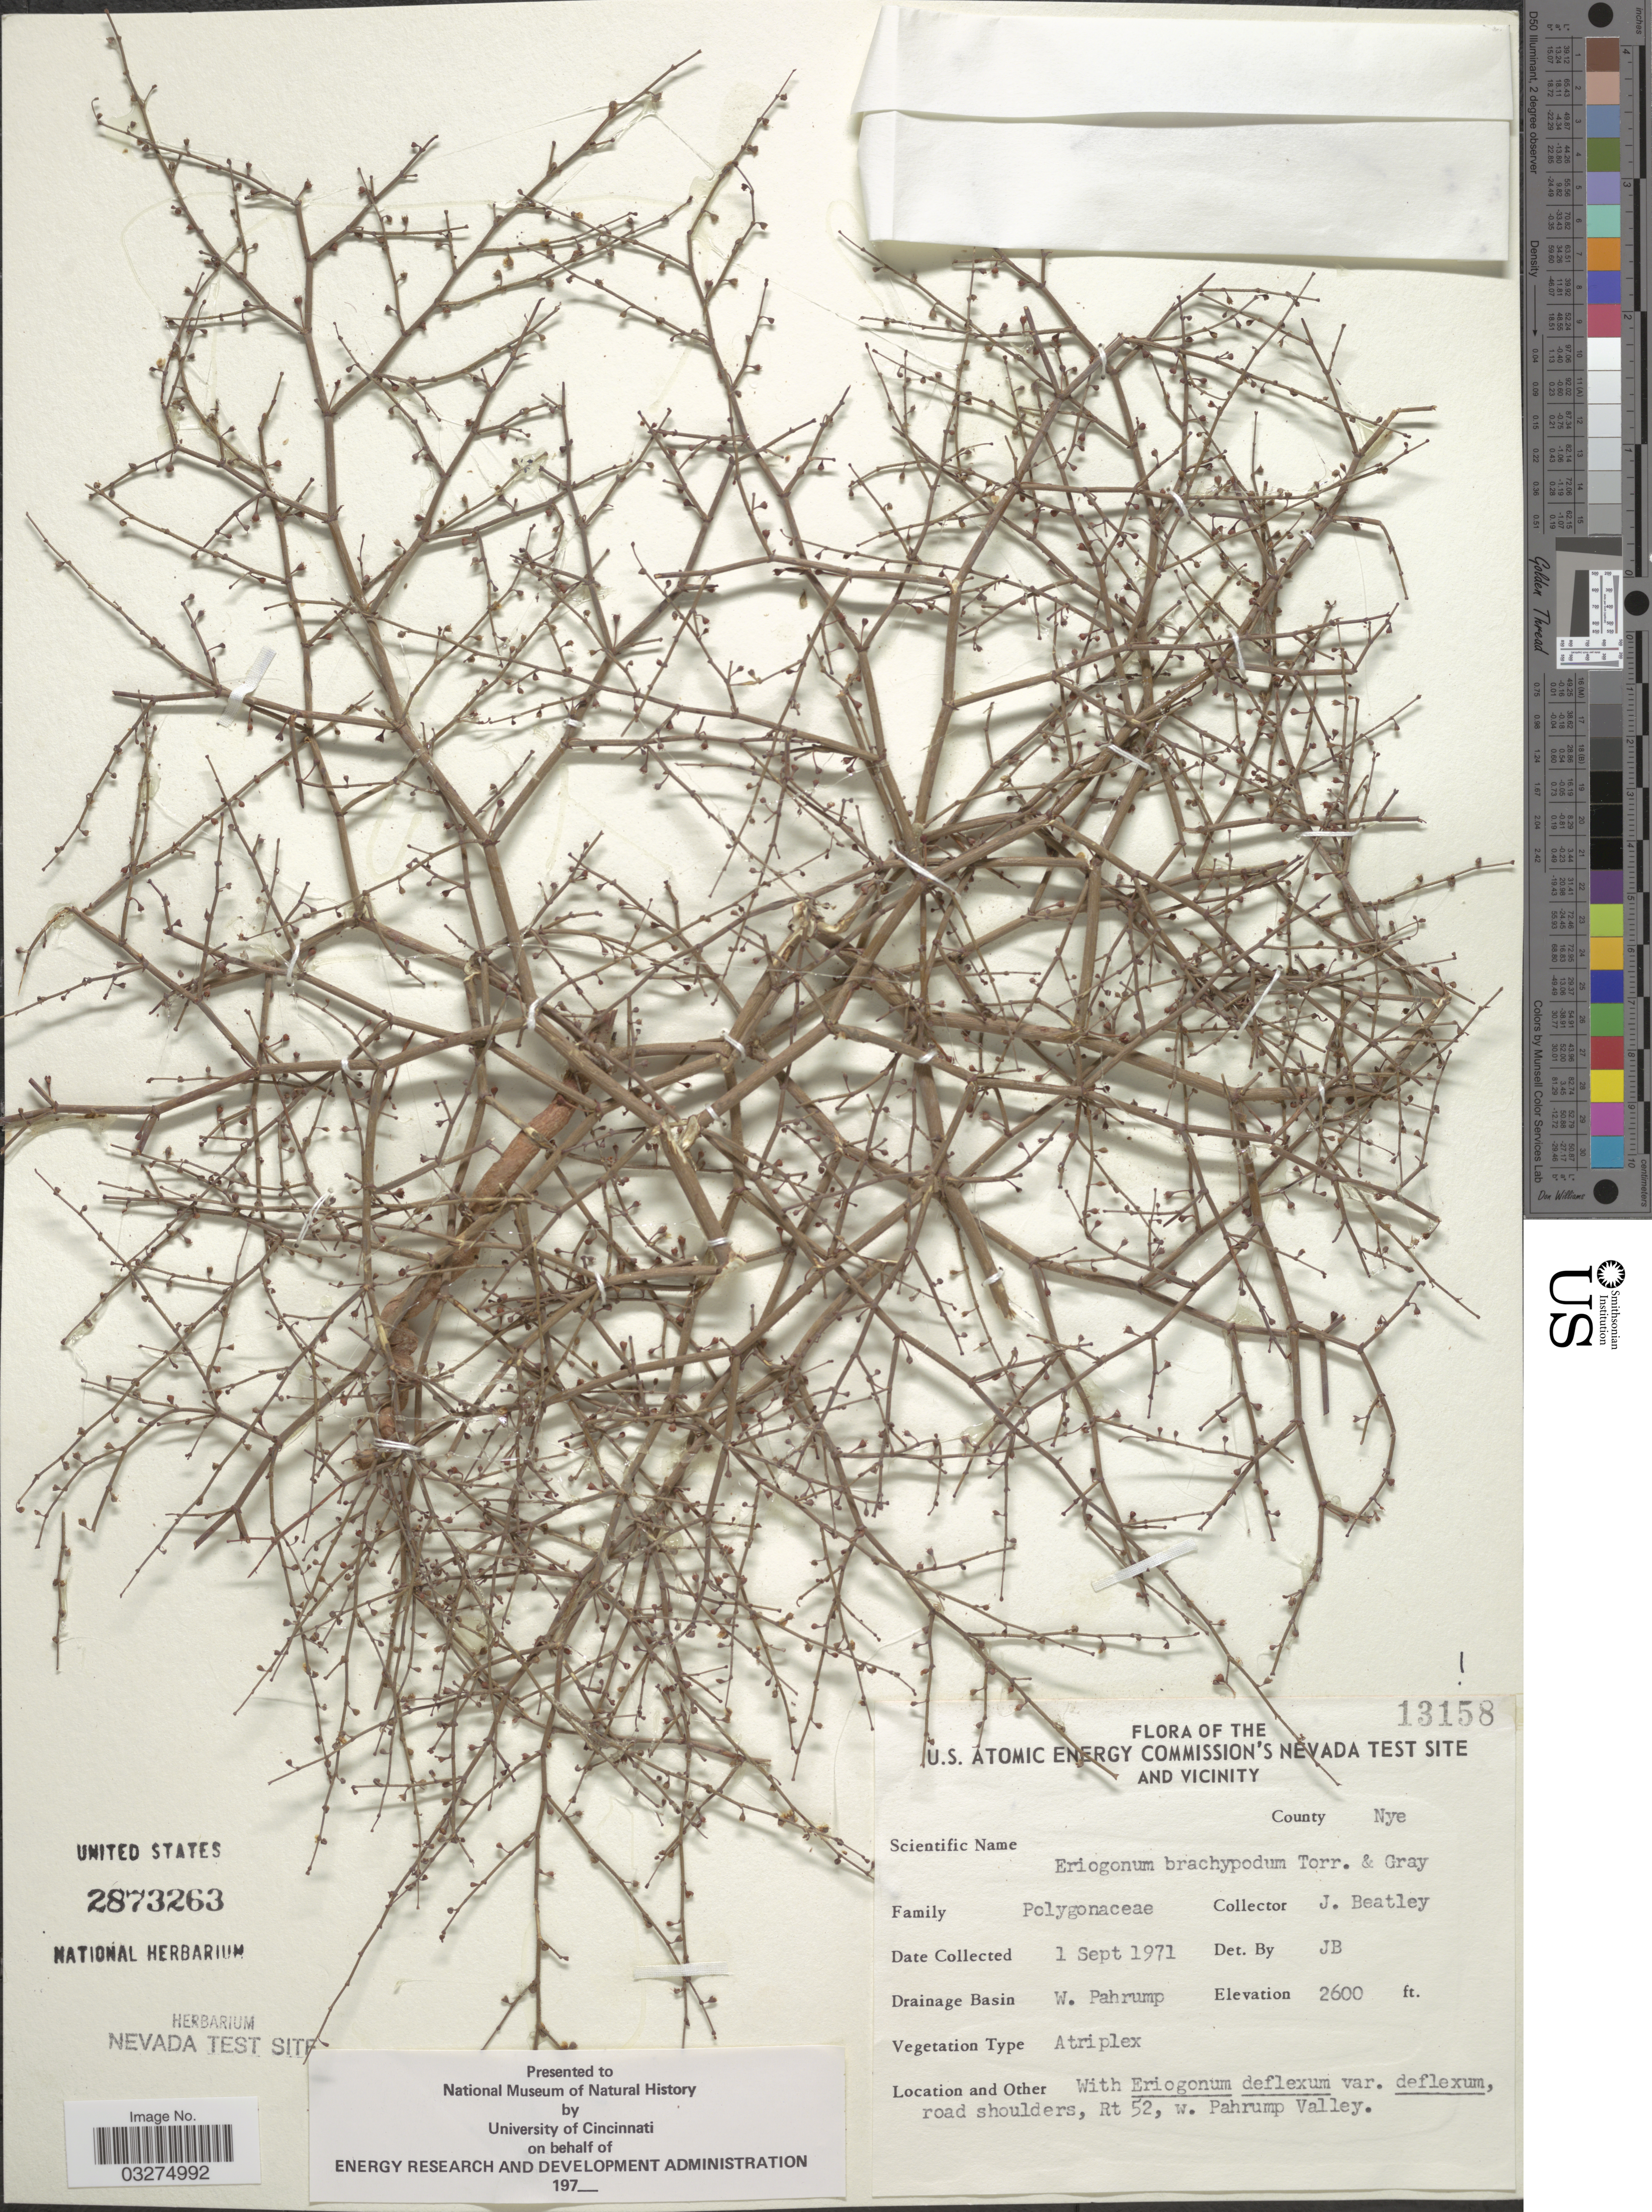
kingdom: Plantae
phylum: Tracheophyta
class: Magnoliopsida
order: Caryophyllales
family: Polygonaceae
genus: Eriogonum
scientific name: Eriogonum brachypodum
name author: Torr. & A. Gray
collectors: J. C. Beatley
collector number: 13158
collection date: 1971-09-01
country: United States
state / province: Nevada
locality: U. S. Atomic Energy Commission's Nevada Test Site and Vicinity. County Nye. Drainage Basin W. Pahrump. Rt 52, w. Pahrump Valley.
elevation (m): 792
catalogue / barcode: US 2873263